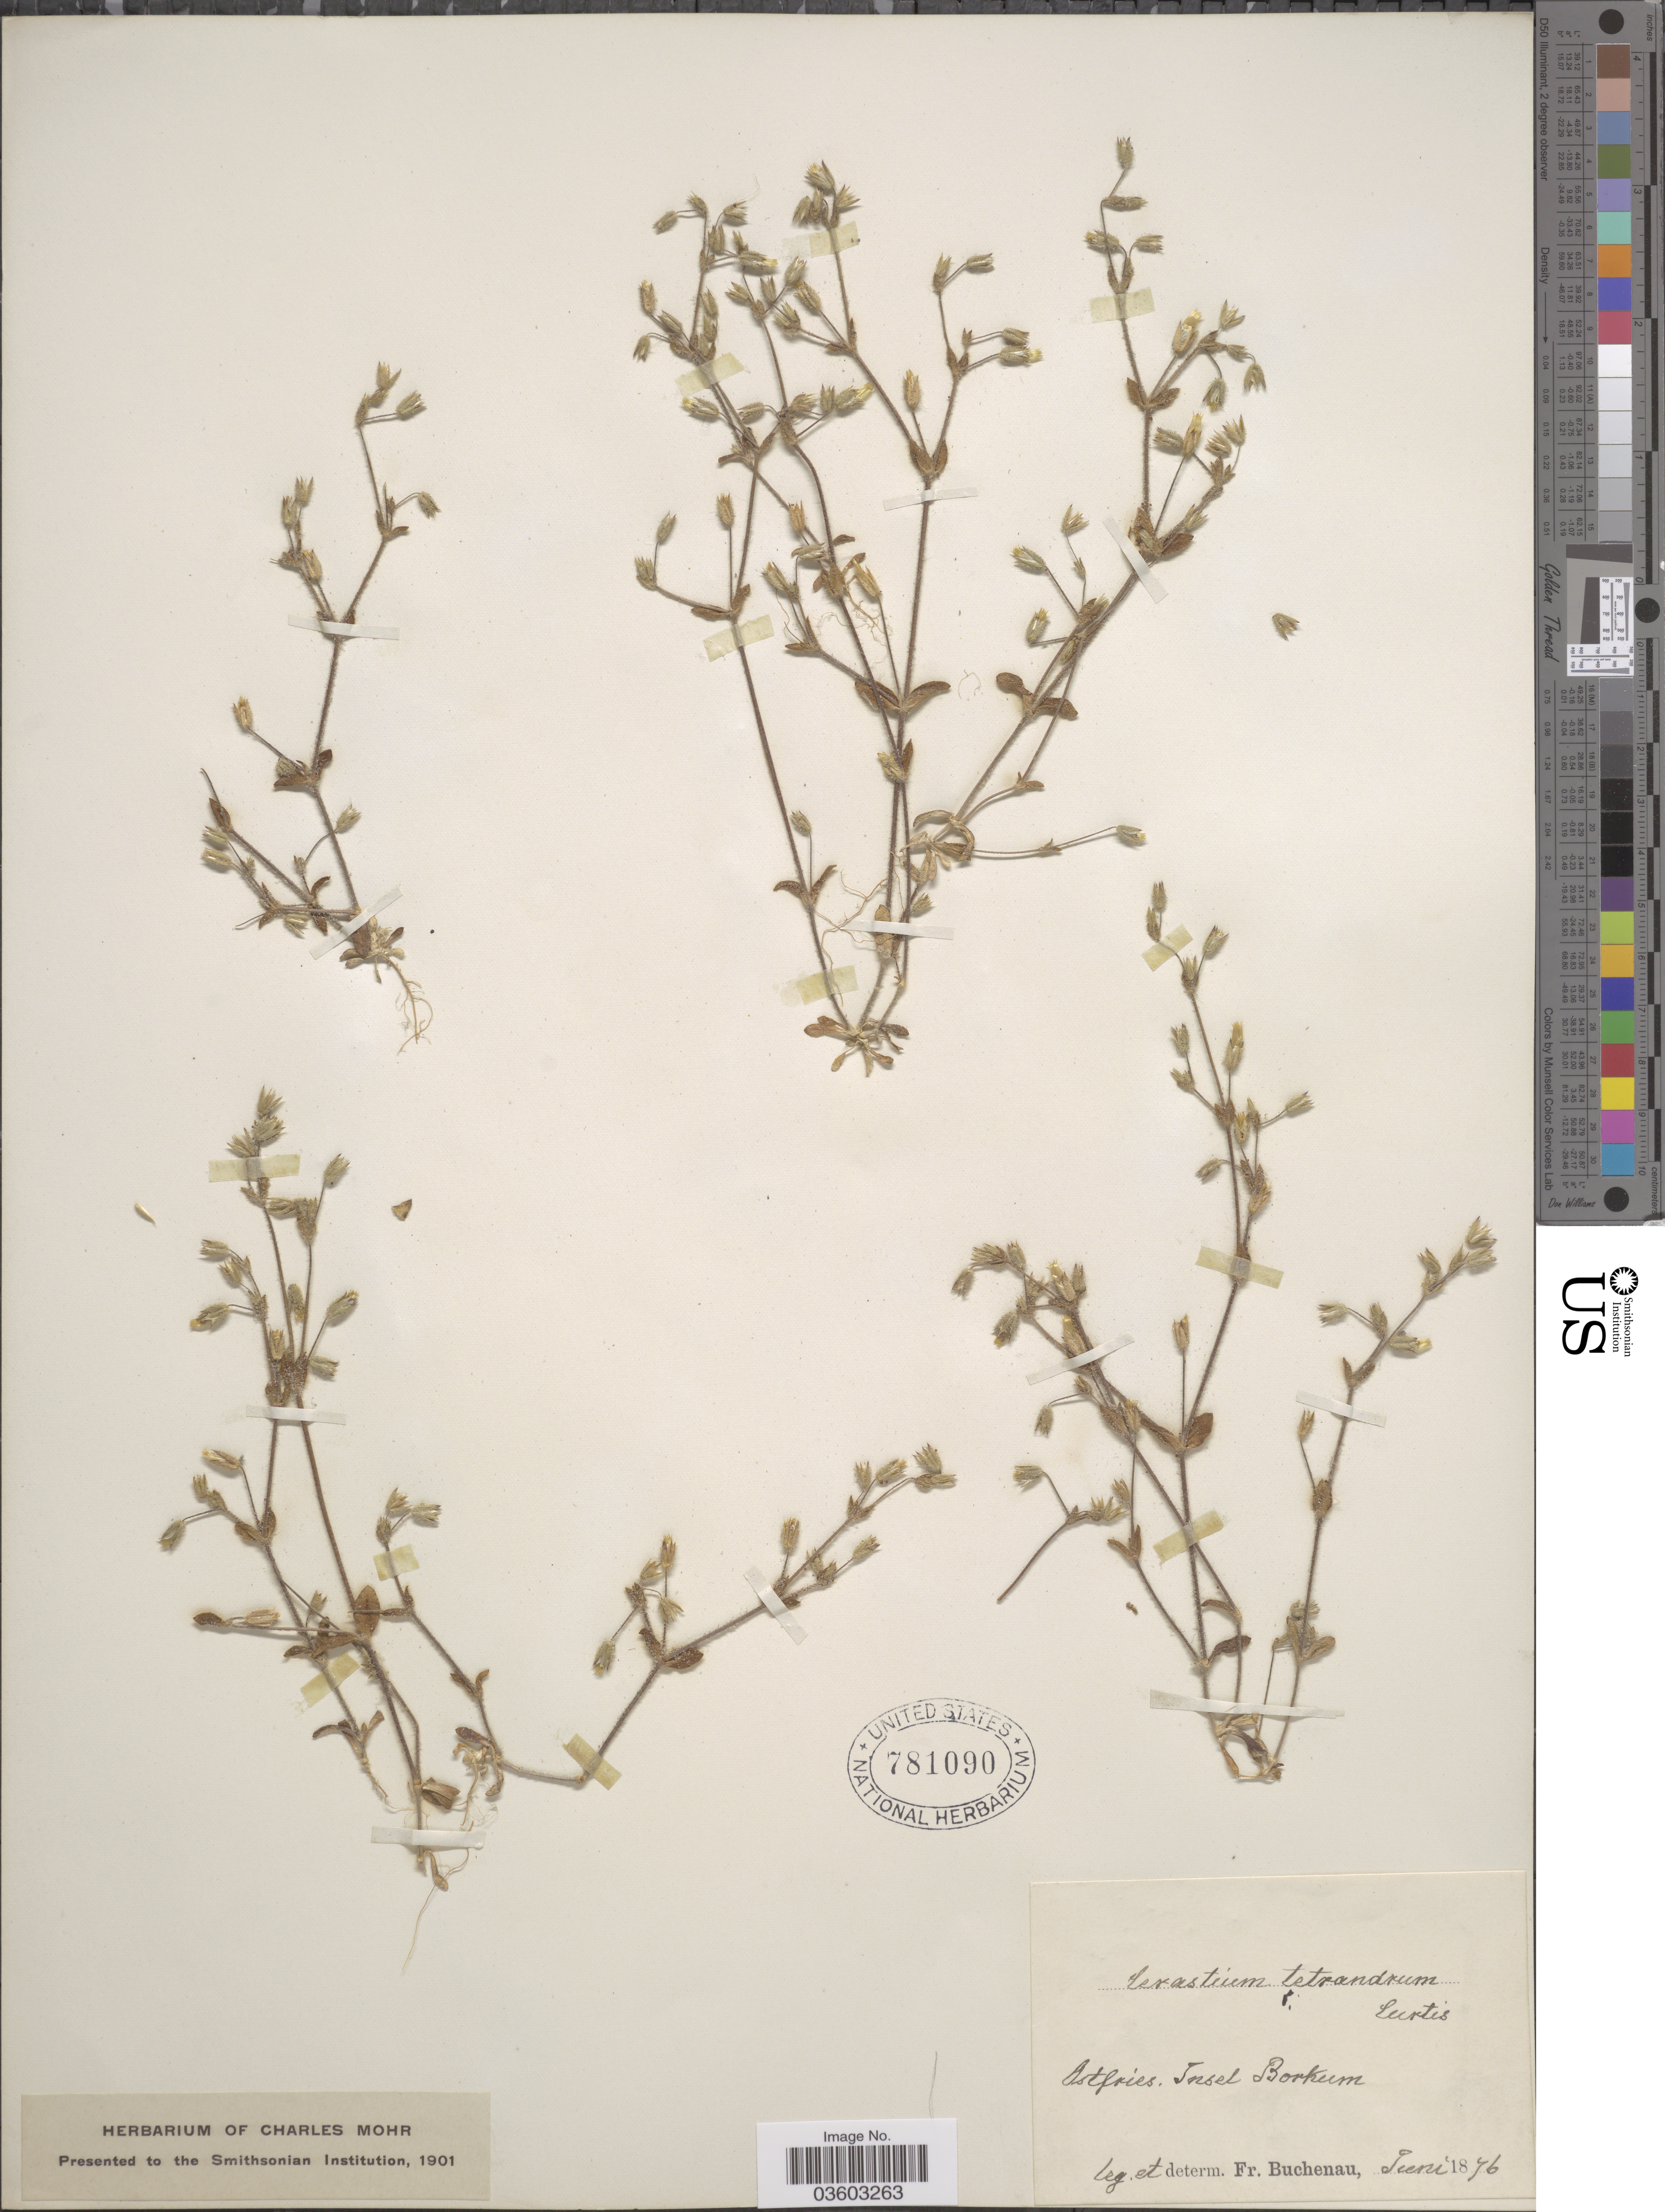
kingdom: Plantae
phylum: Tracheophyta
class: Magnoliopsida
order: Caryophyllales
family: Caryophyllaceae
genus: Cerastium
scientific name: Cerastium tetrandrum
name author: Curtis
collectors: F. Buchenau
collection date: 1876-06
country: Germany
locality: Ostfries. Insel Borkum.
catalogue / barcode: US 781090